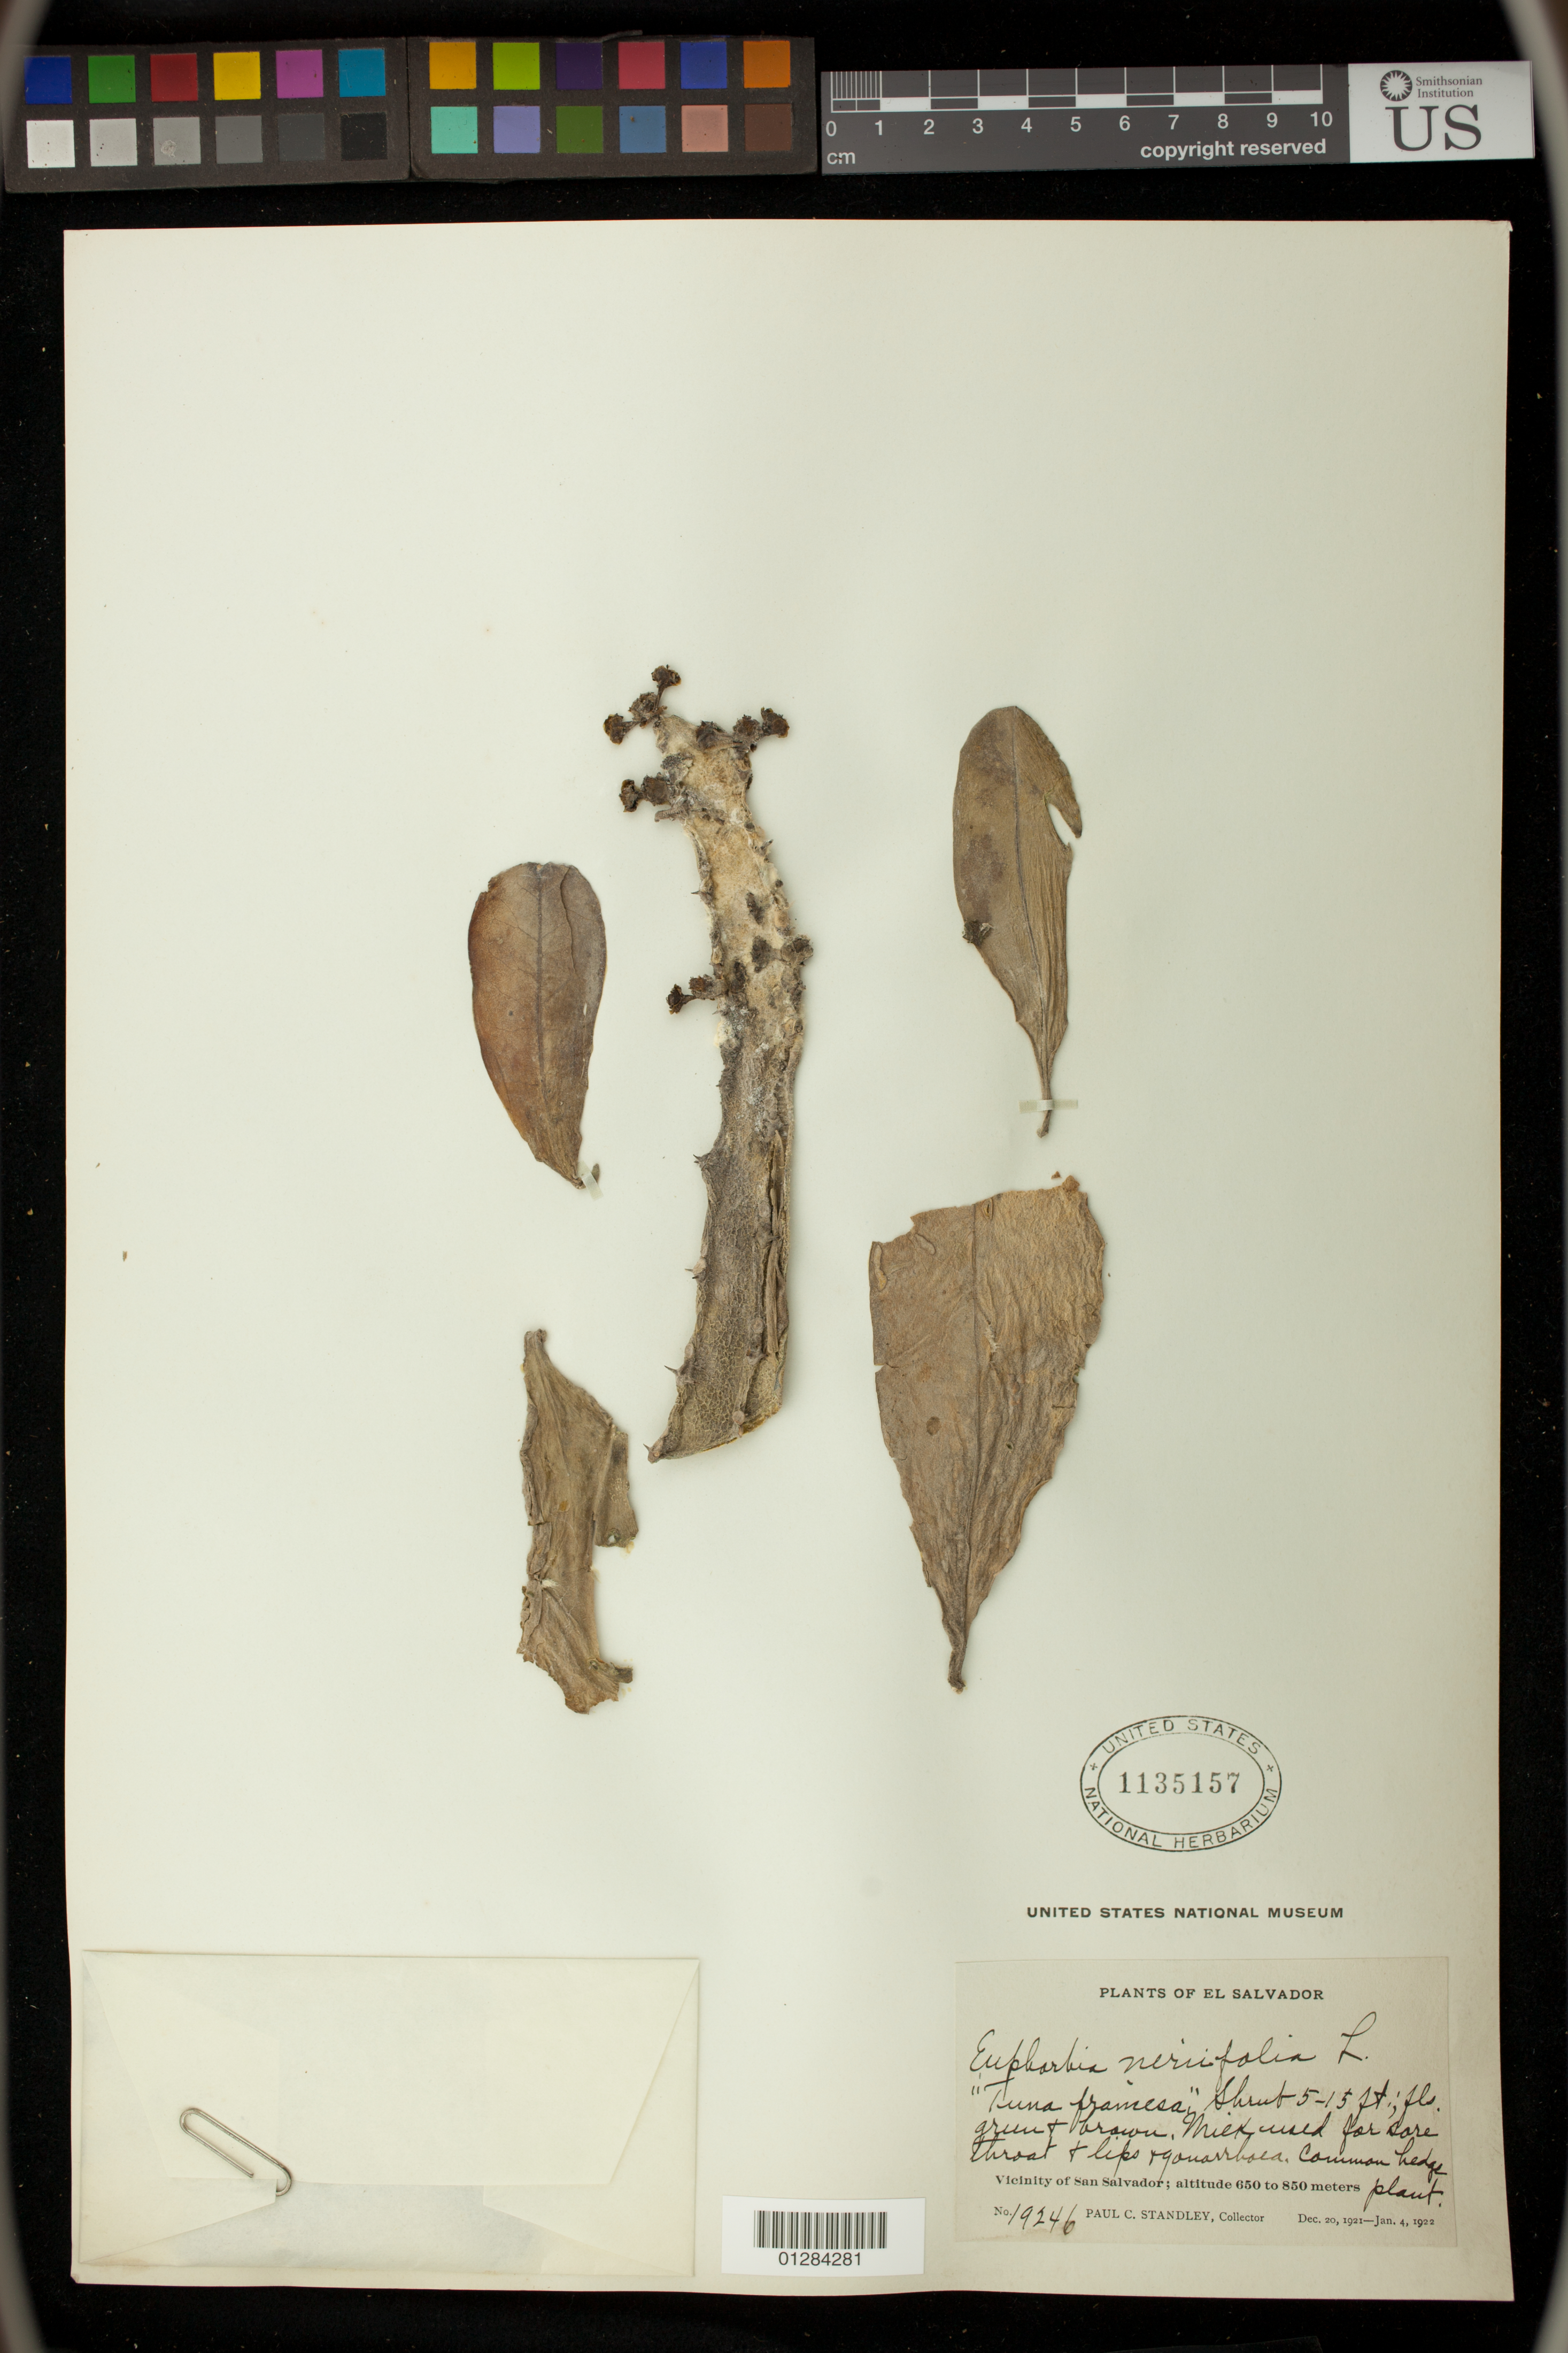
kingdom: Plantae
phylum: Tracheophyta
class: Magnoliopsida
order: Malpighiales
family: Euphorbiaceae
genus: Euphorbia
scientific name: Euphorbia neriifolia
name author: L.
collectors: Standley, Paul Carpenter, Steyermark, Julian Alfred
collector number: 19246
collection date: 1921-12-20/1922-01-04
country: El Salvador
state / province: San Salvador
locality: Vicinity of San Salvador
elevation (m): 650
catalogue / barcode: US 1135157